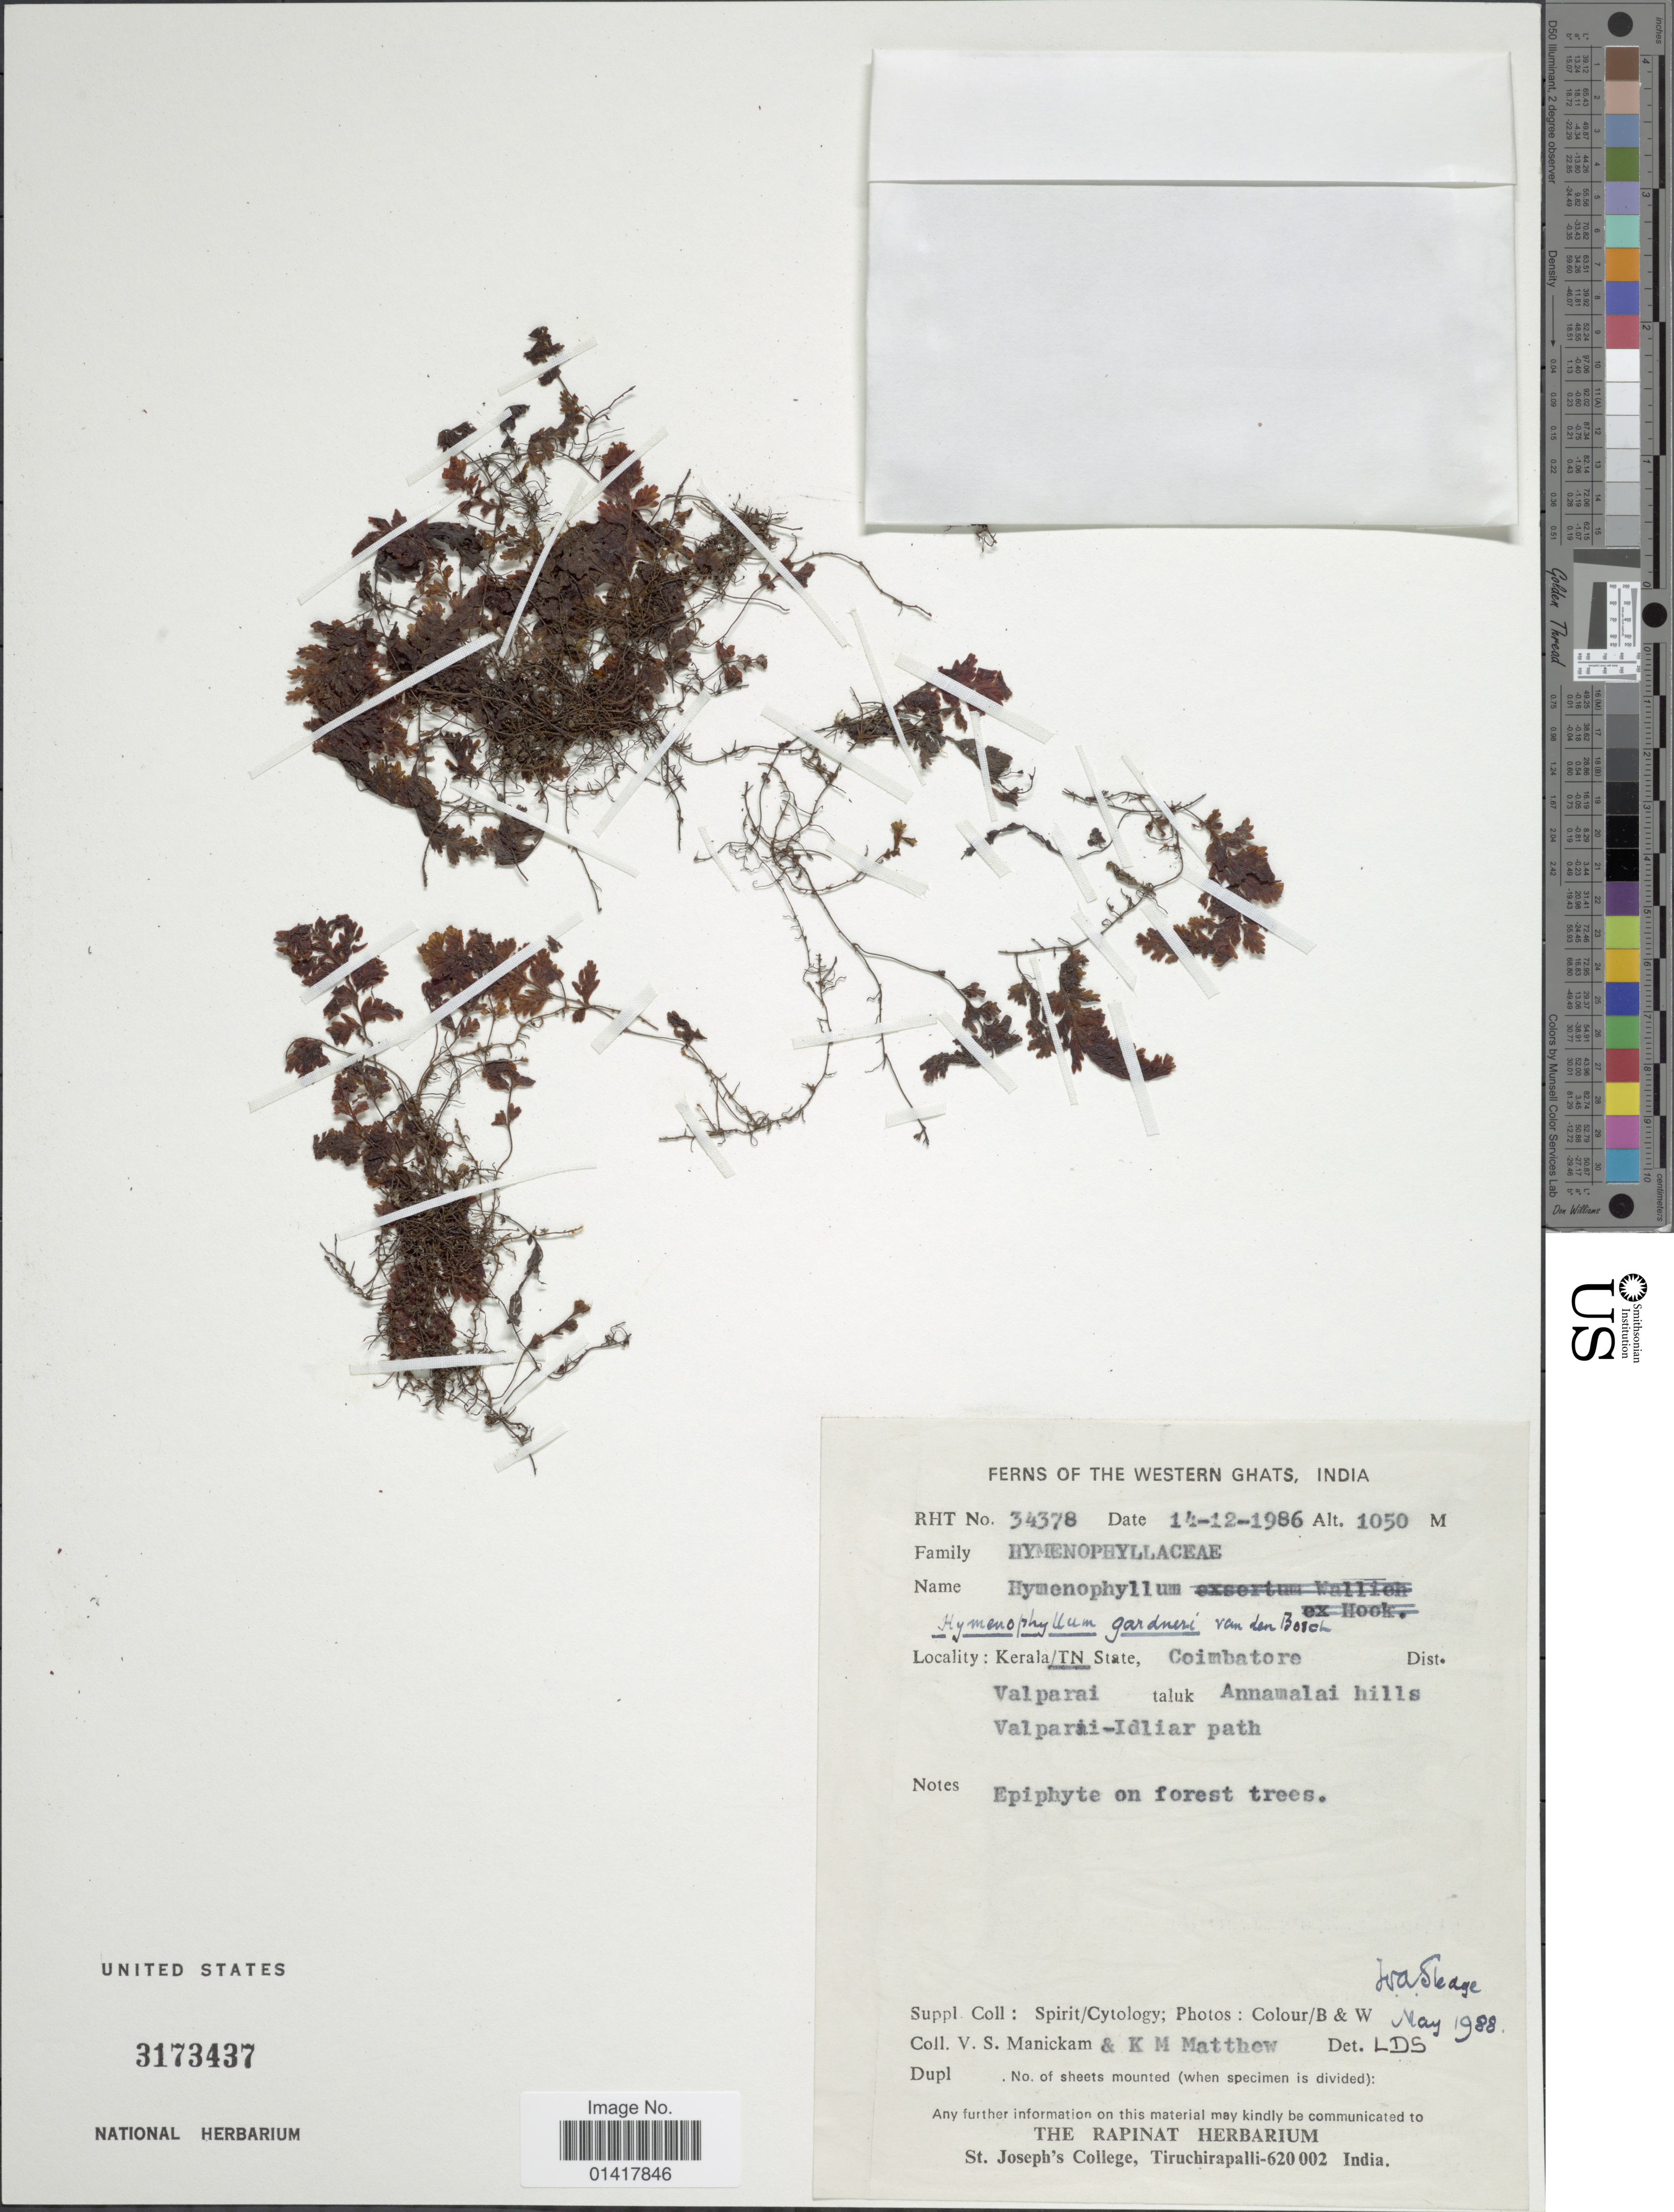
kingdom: Plantae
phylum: Tracheophyta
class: Polypodiopsida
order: Hymenophyllales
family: Hymenophyllaceae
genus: Hymenophyllum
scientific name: Hymenophyllum gardneri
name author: Bosch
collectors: V. Manickam & K. M. Matthew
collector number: RHT 34378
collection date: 1986-12-14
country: India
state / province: Kerala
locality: The Western Ghats, Coimbastore, Valparai Taluk Annamlai hills, Valparai-Idliar path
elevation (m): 1050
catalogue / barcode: US 3173437